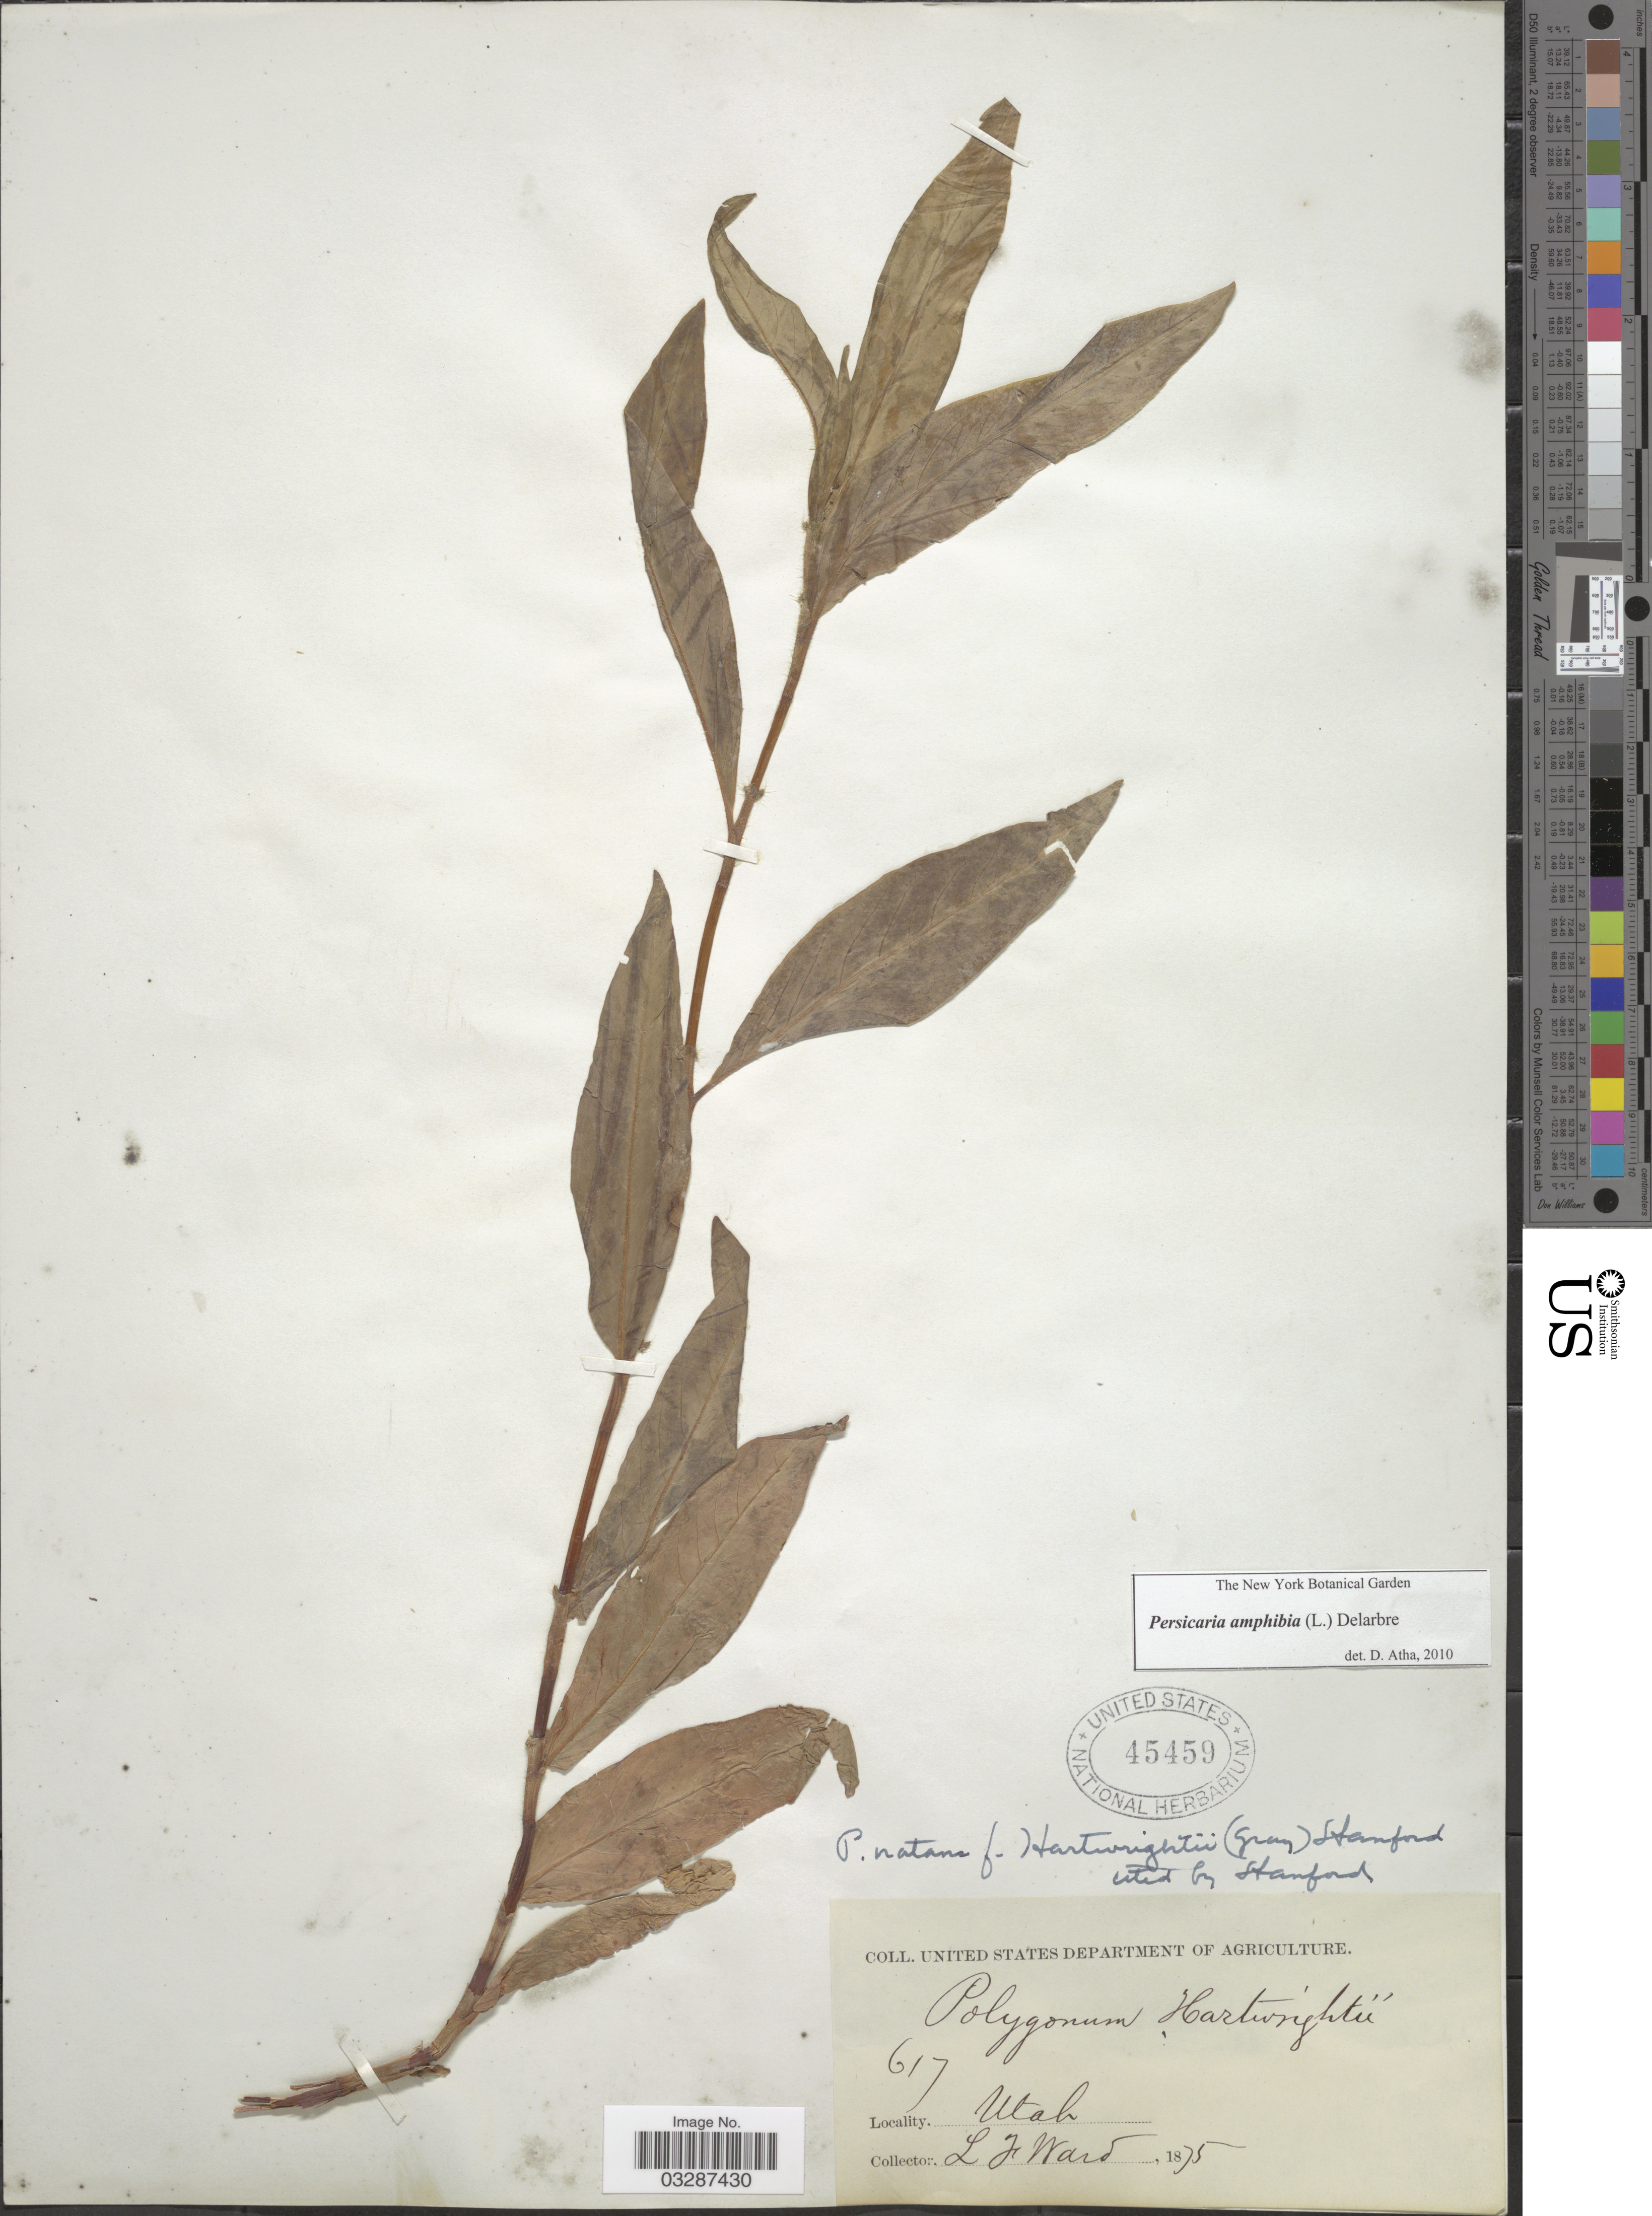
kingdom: Plantae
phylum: Tracheophyta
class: Magnoliopsida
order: Caryophyllales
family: Polygonaceae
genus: Persicaria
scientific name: Persicaria amphibia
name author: (L.) Delarbre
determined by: Atha, D. E.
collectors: L. Ward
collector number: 617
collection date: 1875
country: United States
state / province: Utah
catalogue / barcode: US 45459